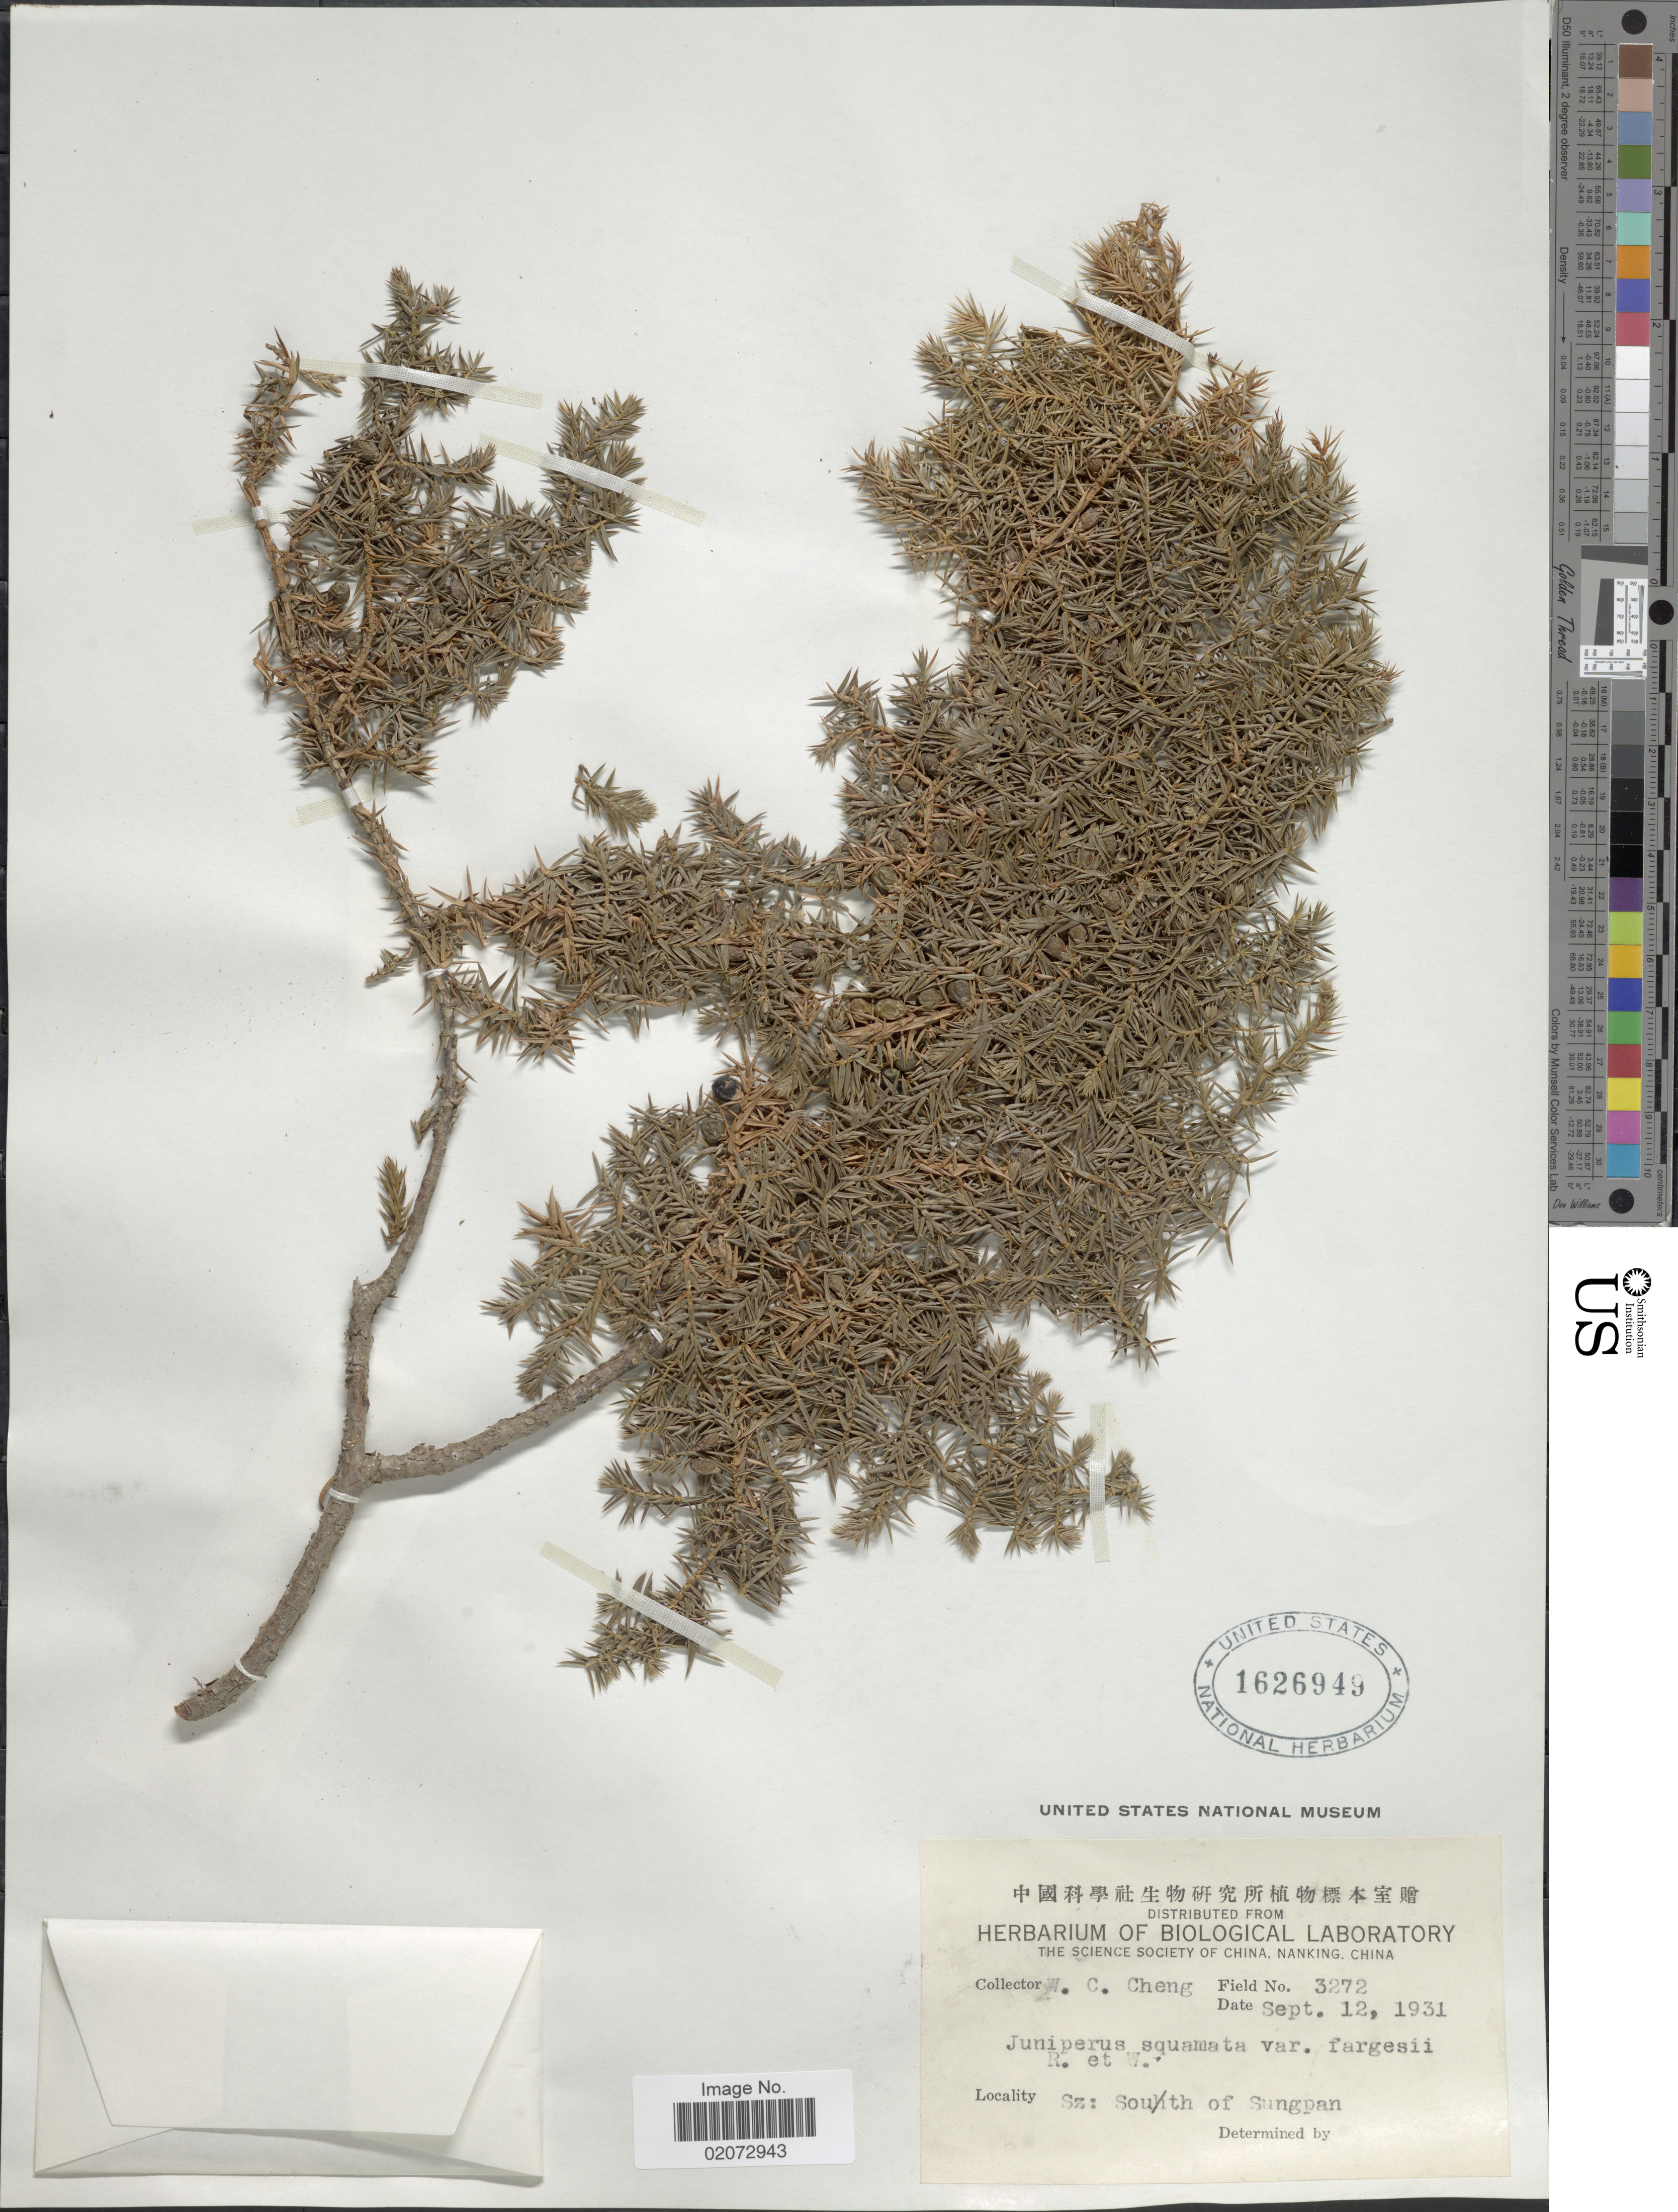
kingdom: Plantae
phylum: Tracheophyta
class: Pinopsida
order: Pinales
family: Cupressaceae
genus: Juniperus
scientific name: Juniperus squamata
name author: Buch.-Ham. ex D. Don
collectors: W. C. Cheng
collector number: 3272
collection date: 1931-09-12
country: China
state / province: Sichuan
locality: Sz: South of Sungpan.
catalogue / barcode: US 1626949